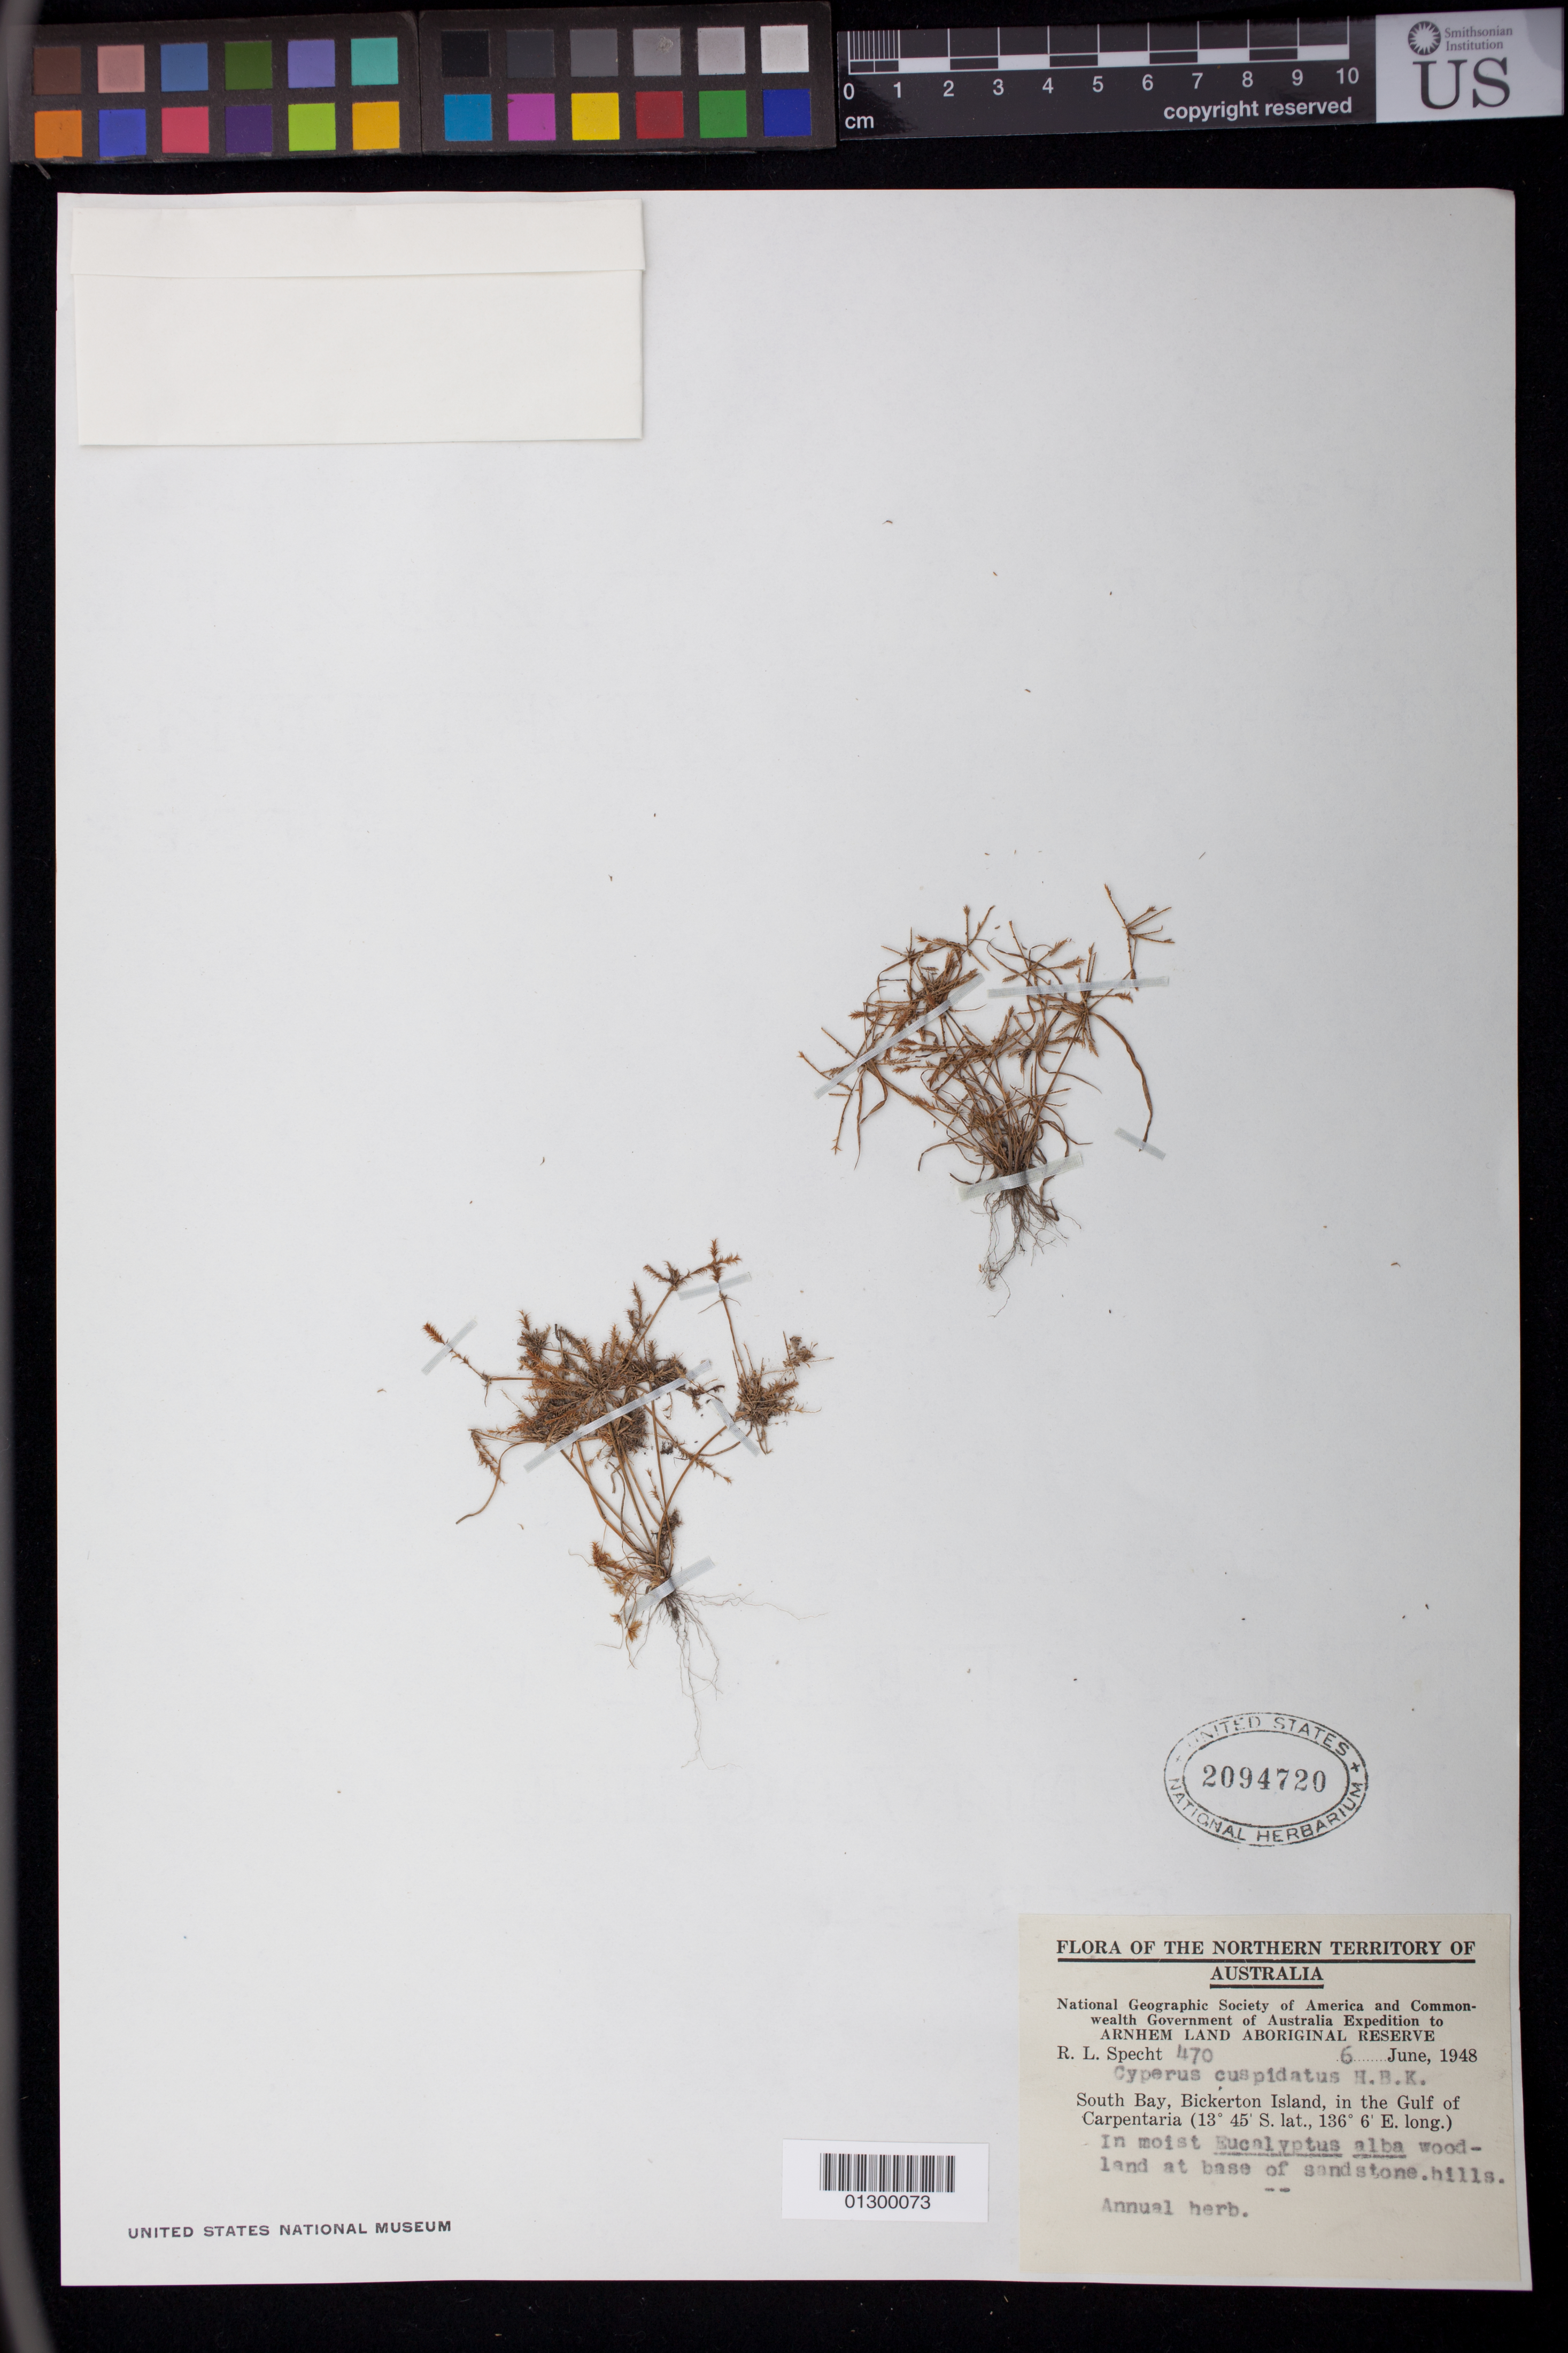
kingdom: Plantae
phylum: Tracheophyta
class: Liliopsida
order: Poales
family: Cyperaceae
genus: Cyperus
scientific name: Cyperus cuspidatus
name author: Kunth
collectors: R. L. Specht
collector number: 470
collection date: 1948-06-06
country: Australia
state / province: Northern Territory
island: Bickerton Island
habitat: In moist Eucalyptus alba woodland at base of sandstone hills.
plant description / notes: Annual herb.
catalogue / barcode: US 2094720